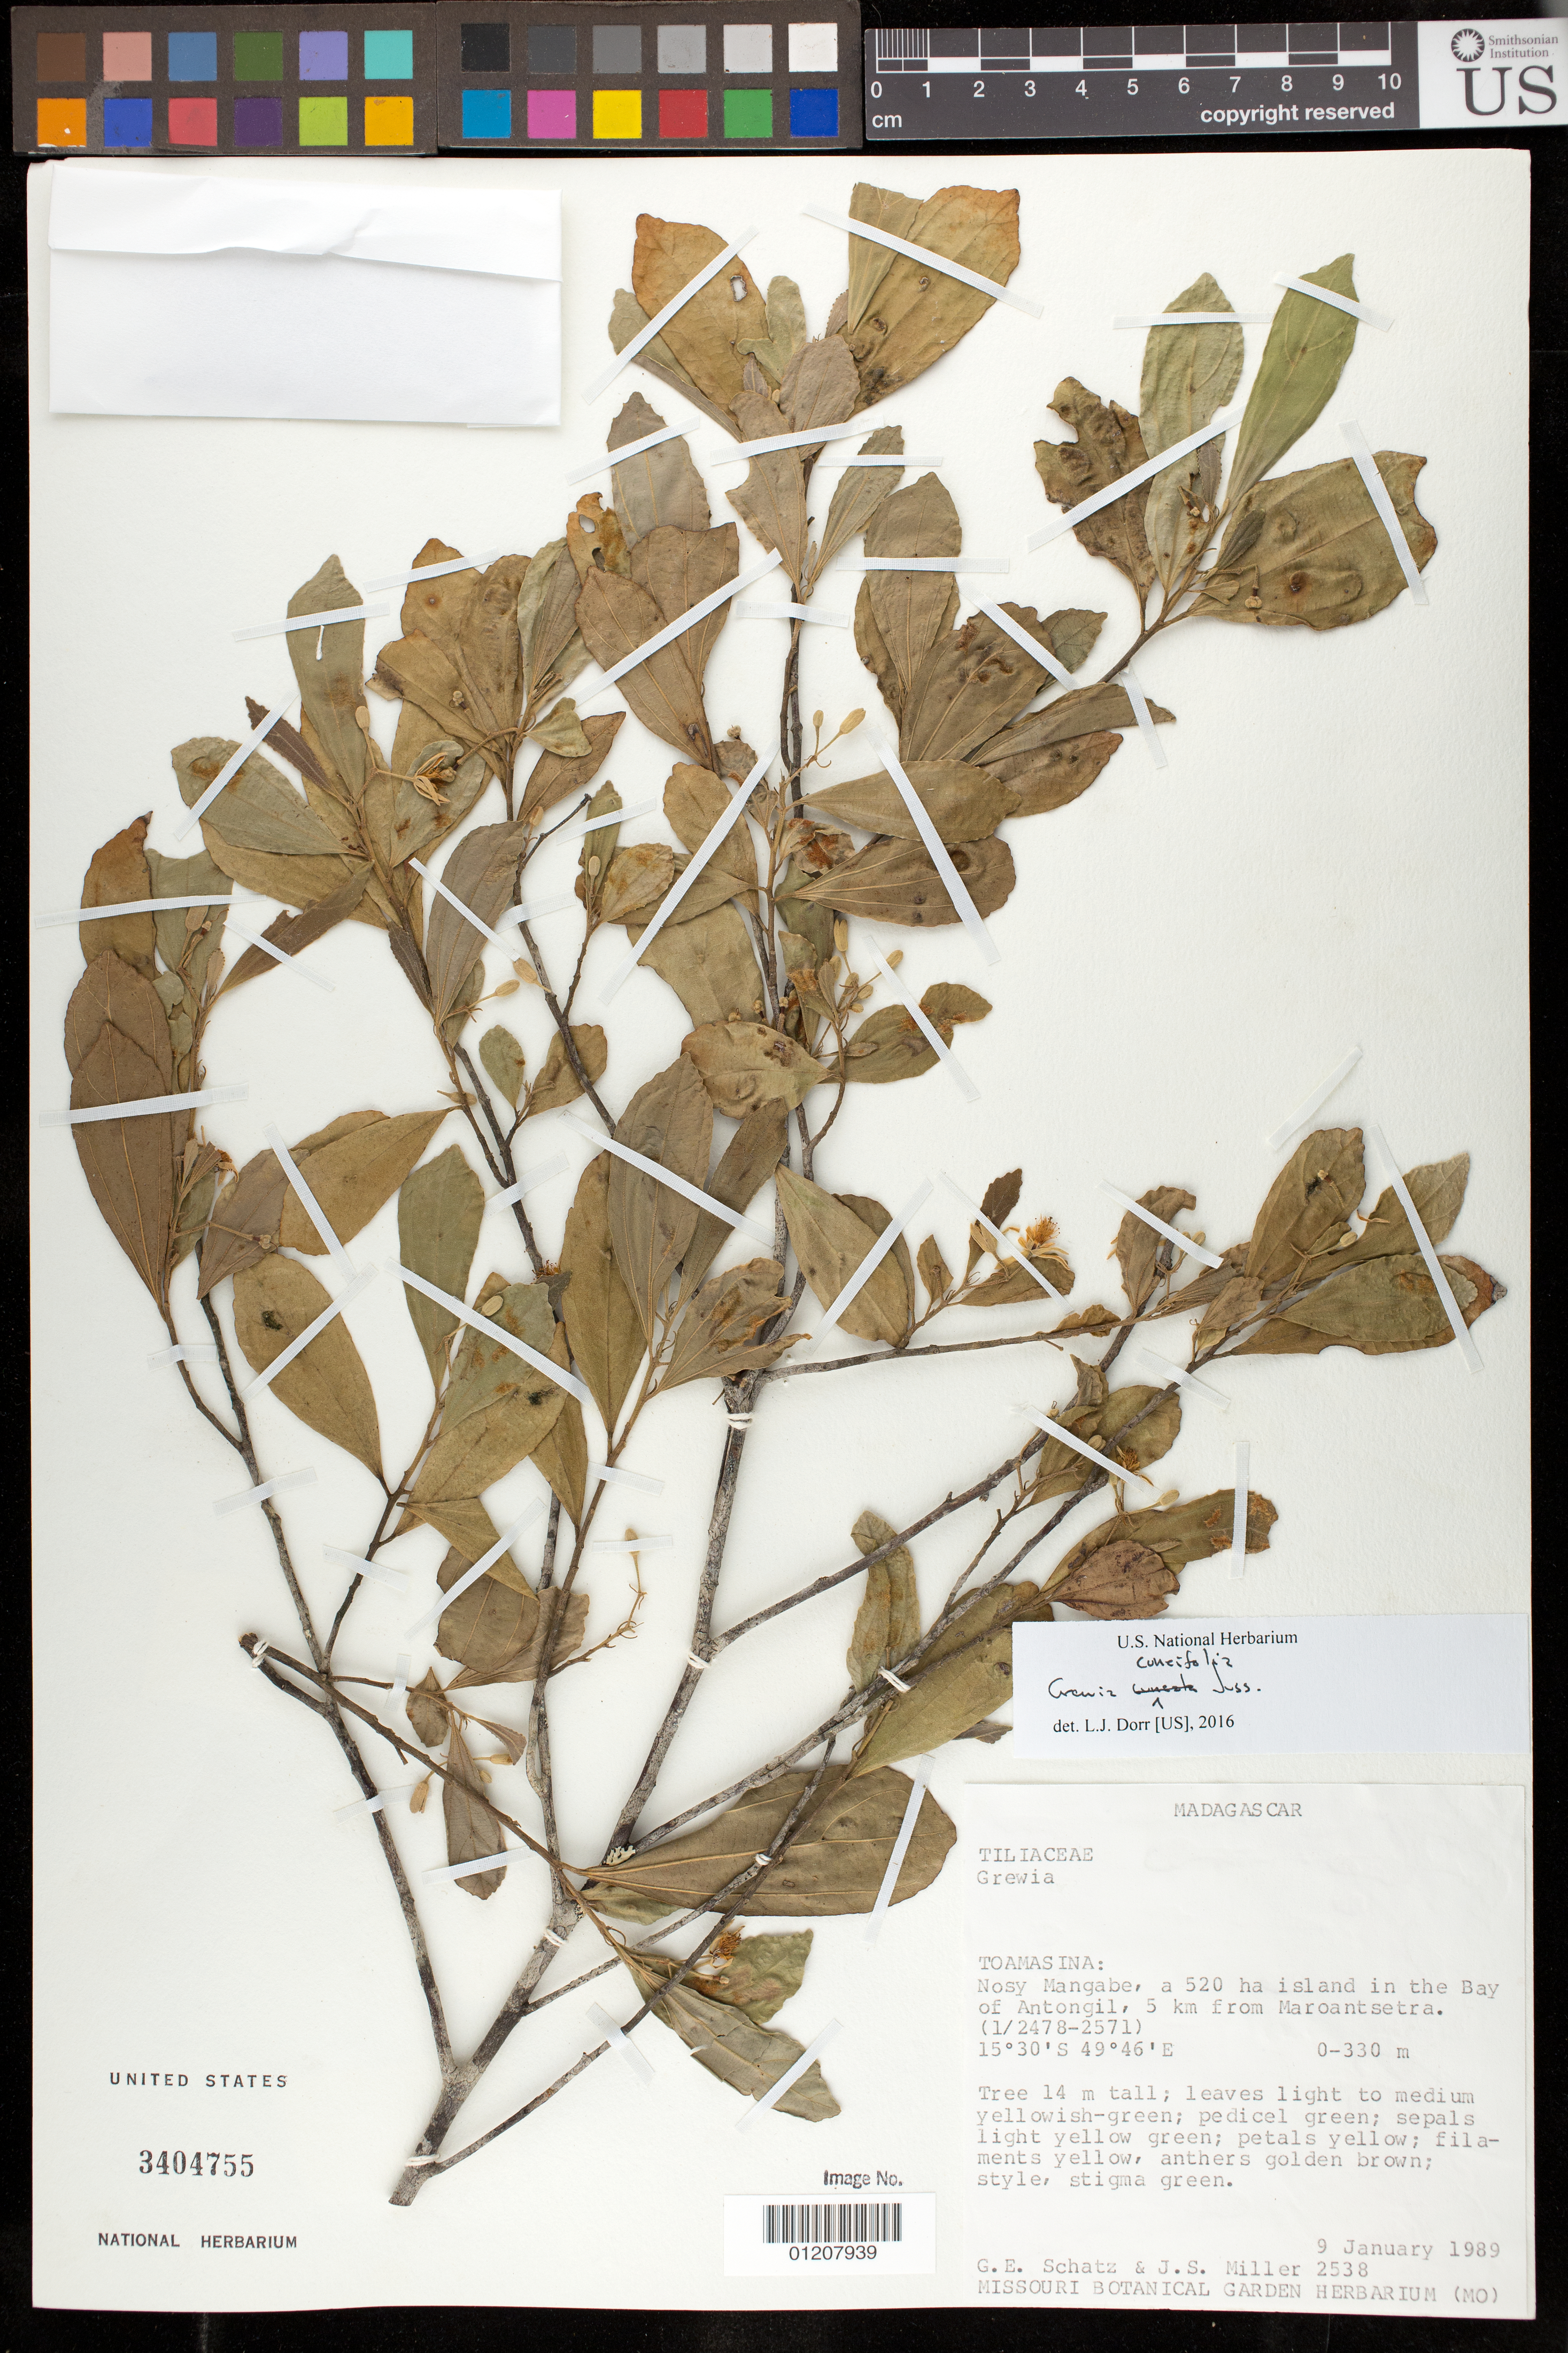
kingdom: Plantae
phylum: Tracheophyta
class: Magnoliopsida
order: Malvales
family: Malvaceae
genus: Grewia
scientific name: Grewia cuneifolia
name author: Juss.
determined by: Dorr, L. J., (BOT), Smithsonian Institution - National Museum of Natural History (UNITED STATES)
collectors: G. Schatz & J. S. Miller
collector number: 2538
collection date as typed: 01 Sep 1989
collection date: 1989-09-01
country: Madagascar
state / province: Analanjirofo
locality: Toamasina. Nosy Mangabe, a 520 ha island in the Bay of Antongil, 5 km from Maroantsetra.. (1/2478-2571)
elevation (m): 0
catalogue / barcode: US 3404755